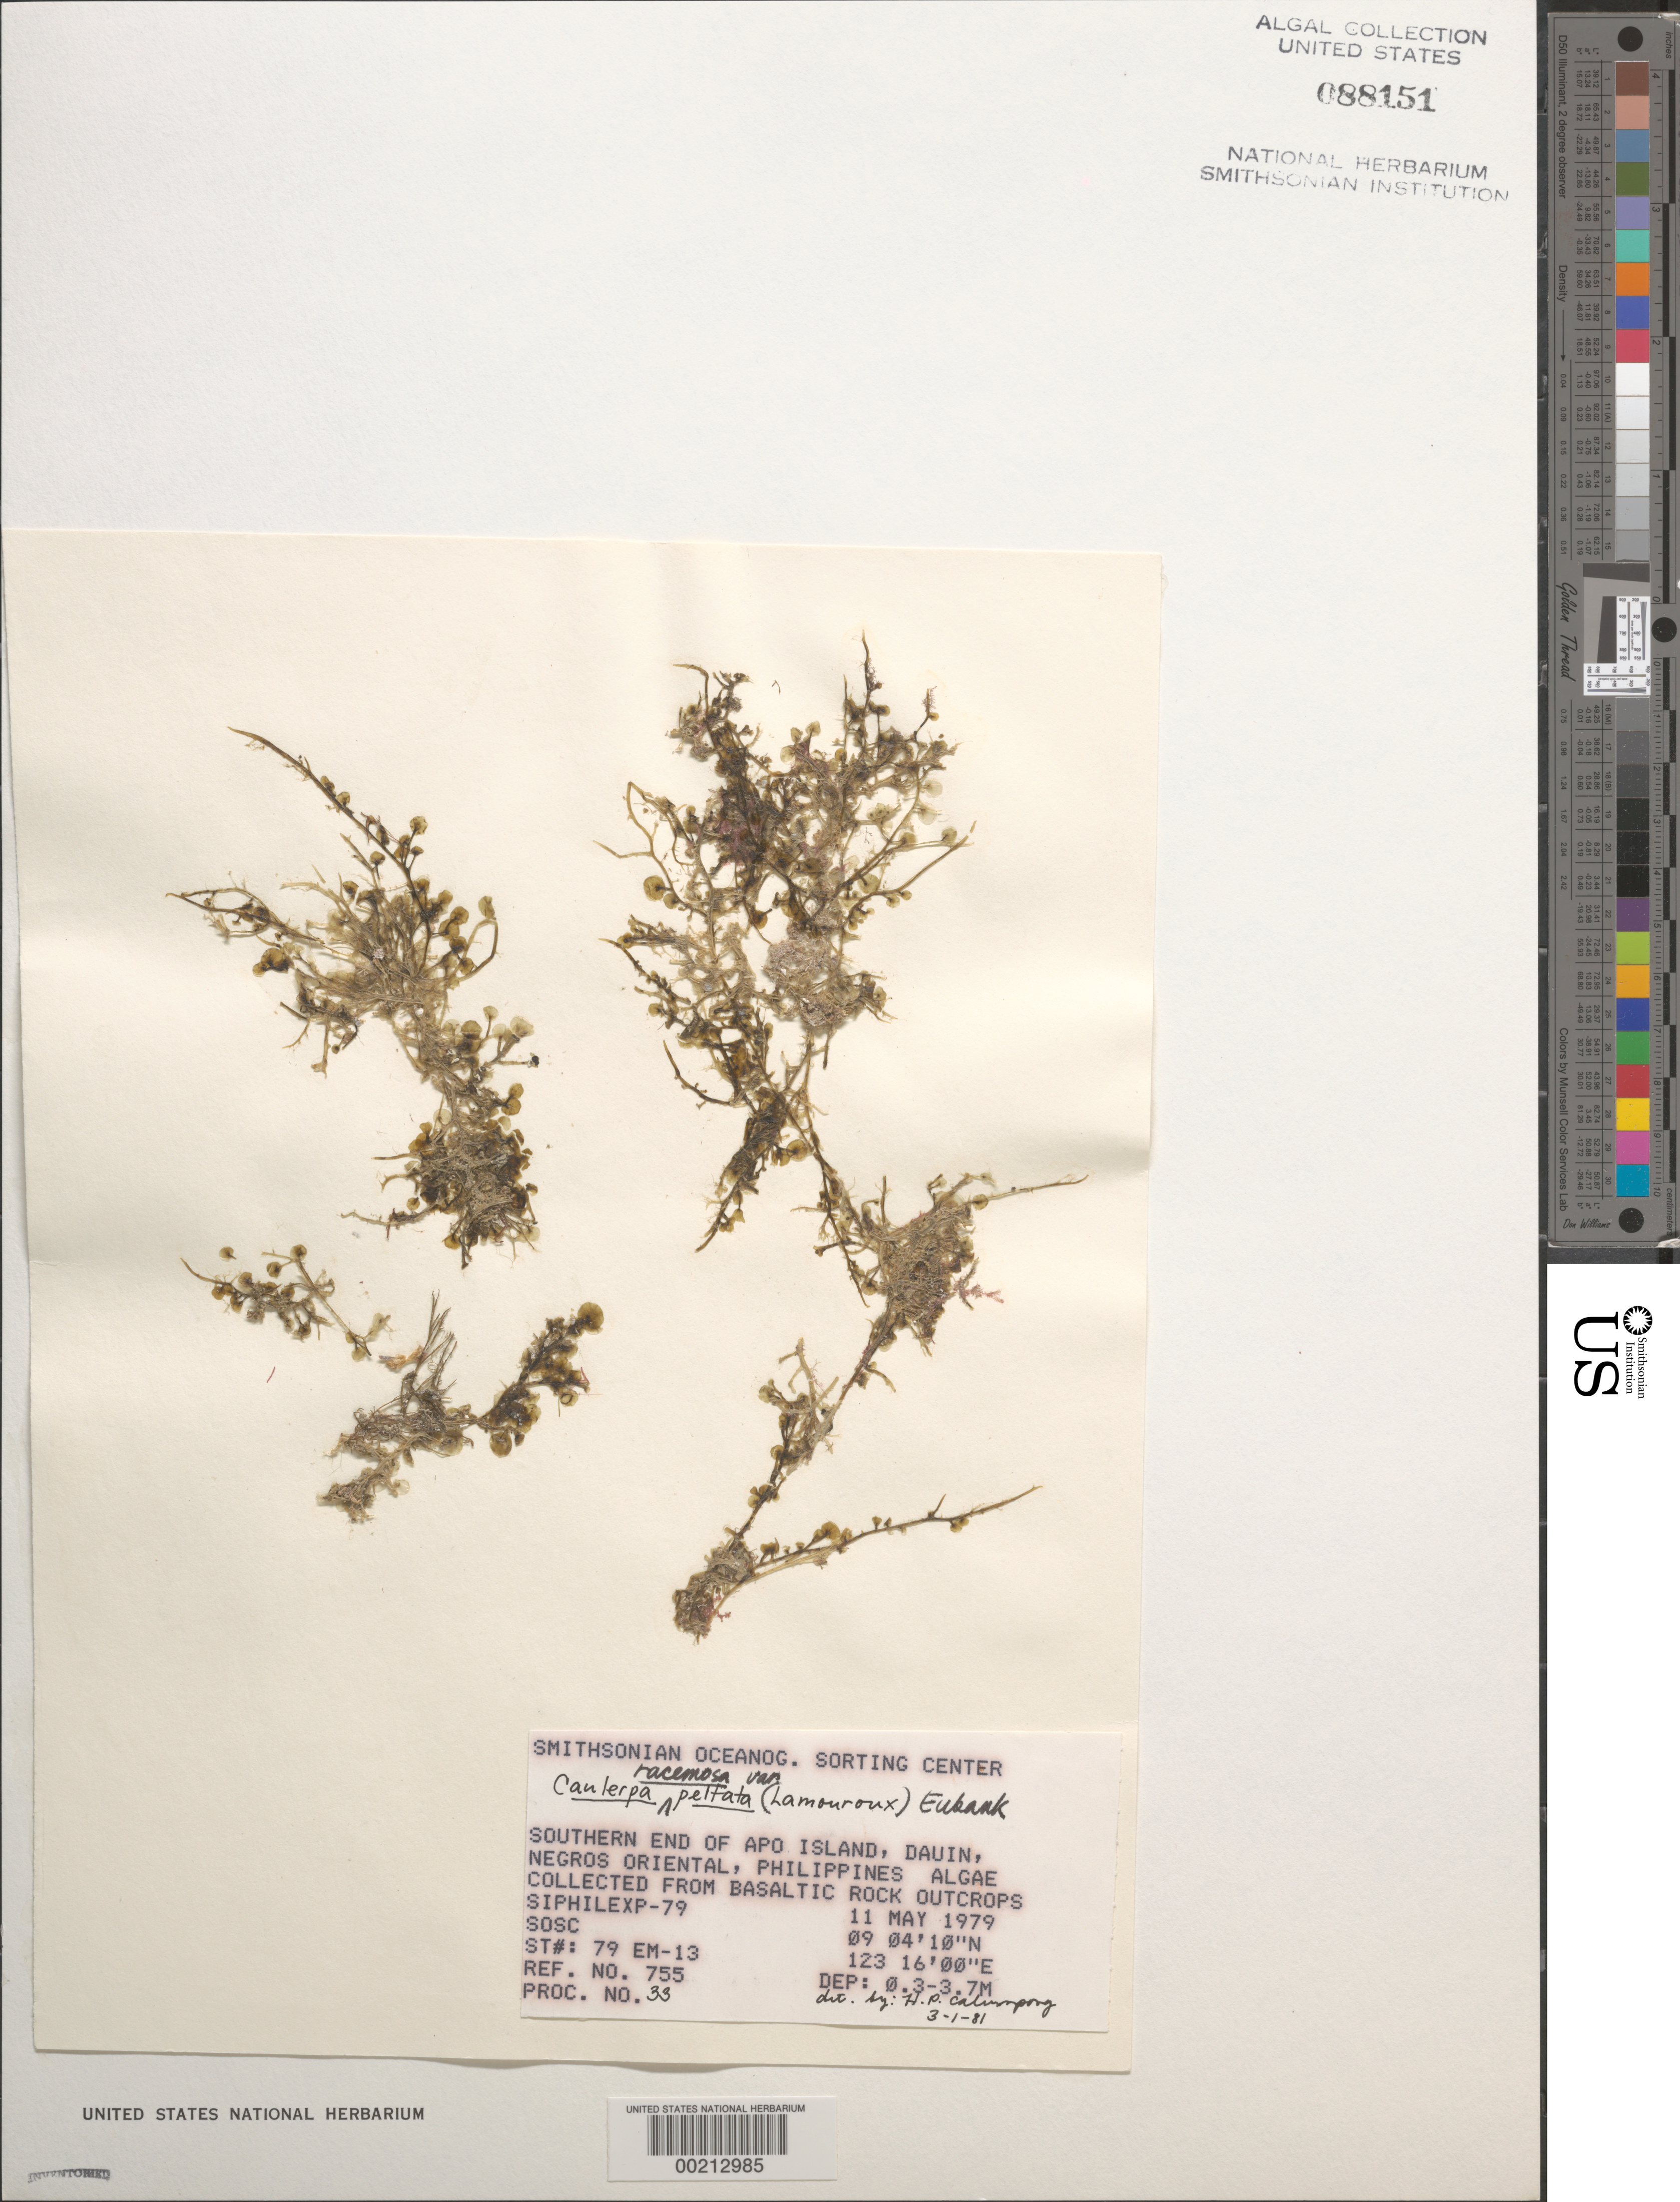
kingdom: Plantae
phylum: Chlorophyta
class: Ulvophyceae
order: Bryopsidales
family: Caulerpaceae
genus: Caulerpa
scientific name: Caulerpa racemosa var. peltata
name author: (J.V.Lamouroux) Eubank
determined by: Calumpong, H. P.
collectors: SOSC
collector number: Station 79 Em-13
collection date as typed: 11 May 1979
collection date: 1979-05-11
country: Philippines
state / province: Central Visayas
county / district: Negros Oriental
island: Negros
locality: Apo Island, Dauin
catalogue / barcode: US 88151